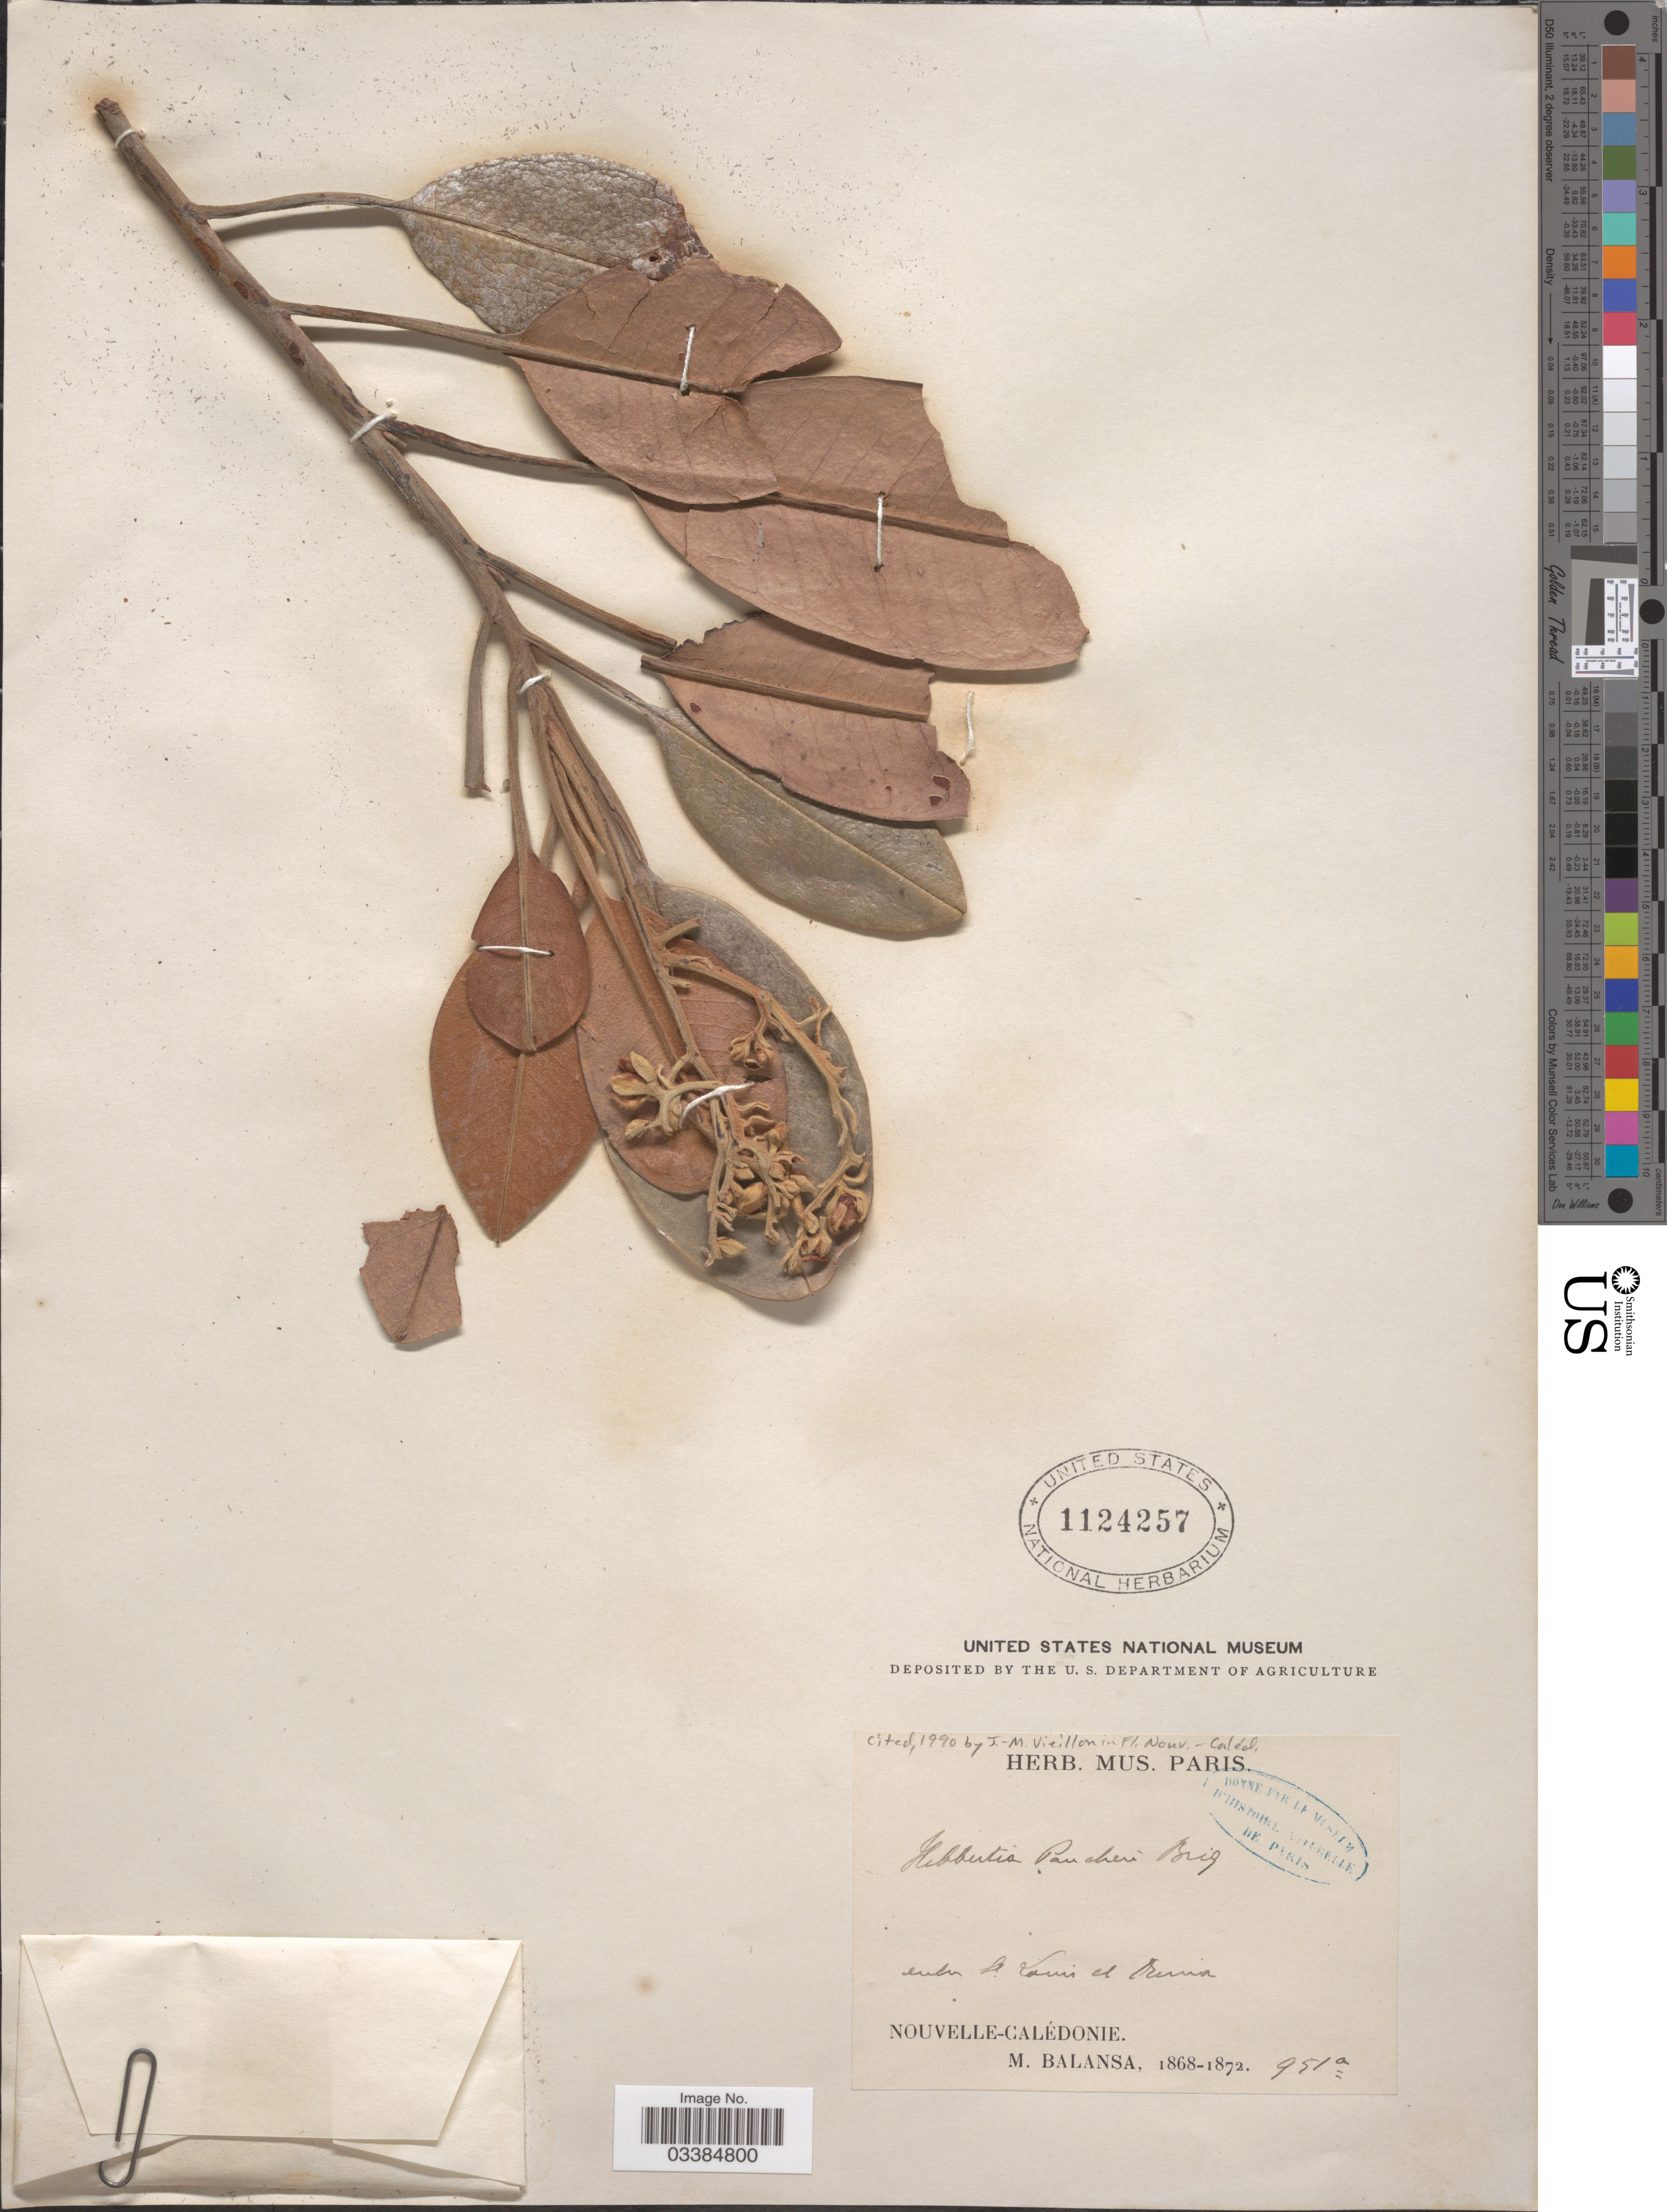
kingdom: Plantae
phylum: Tracheophyta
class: Magnoliopsida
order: Dilleniales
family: Dilleniaceae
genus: Hibbertia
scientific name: Hibbertia pancheri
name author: (Brongn. & Gris) Briq.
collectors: B. Balansa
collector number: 951a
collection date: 1868/1872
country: New Caledonia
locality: Entre St Louis et Berina [interpreted]. Nouvelle-Calédonie.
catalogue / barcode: US 1124257